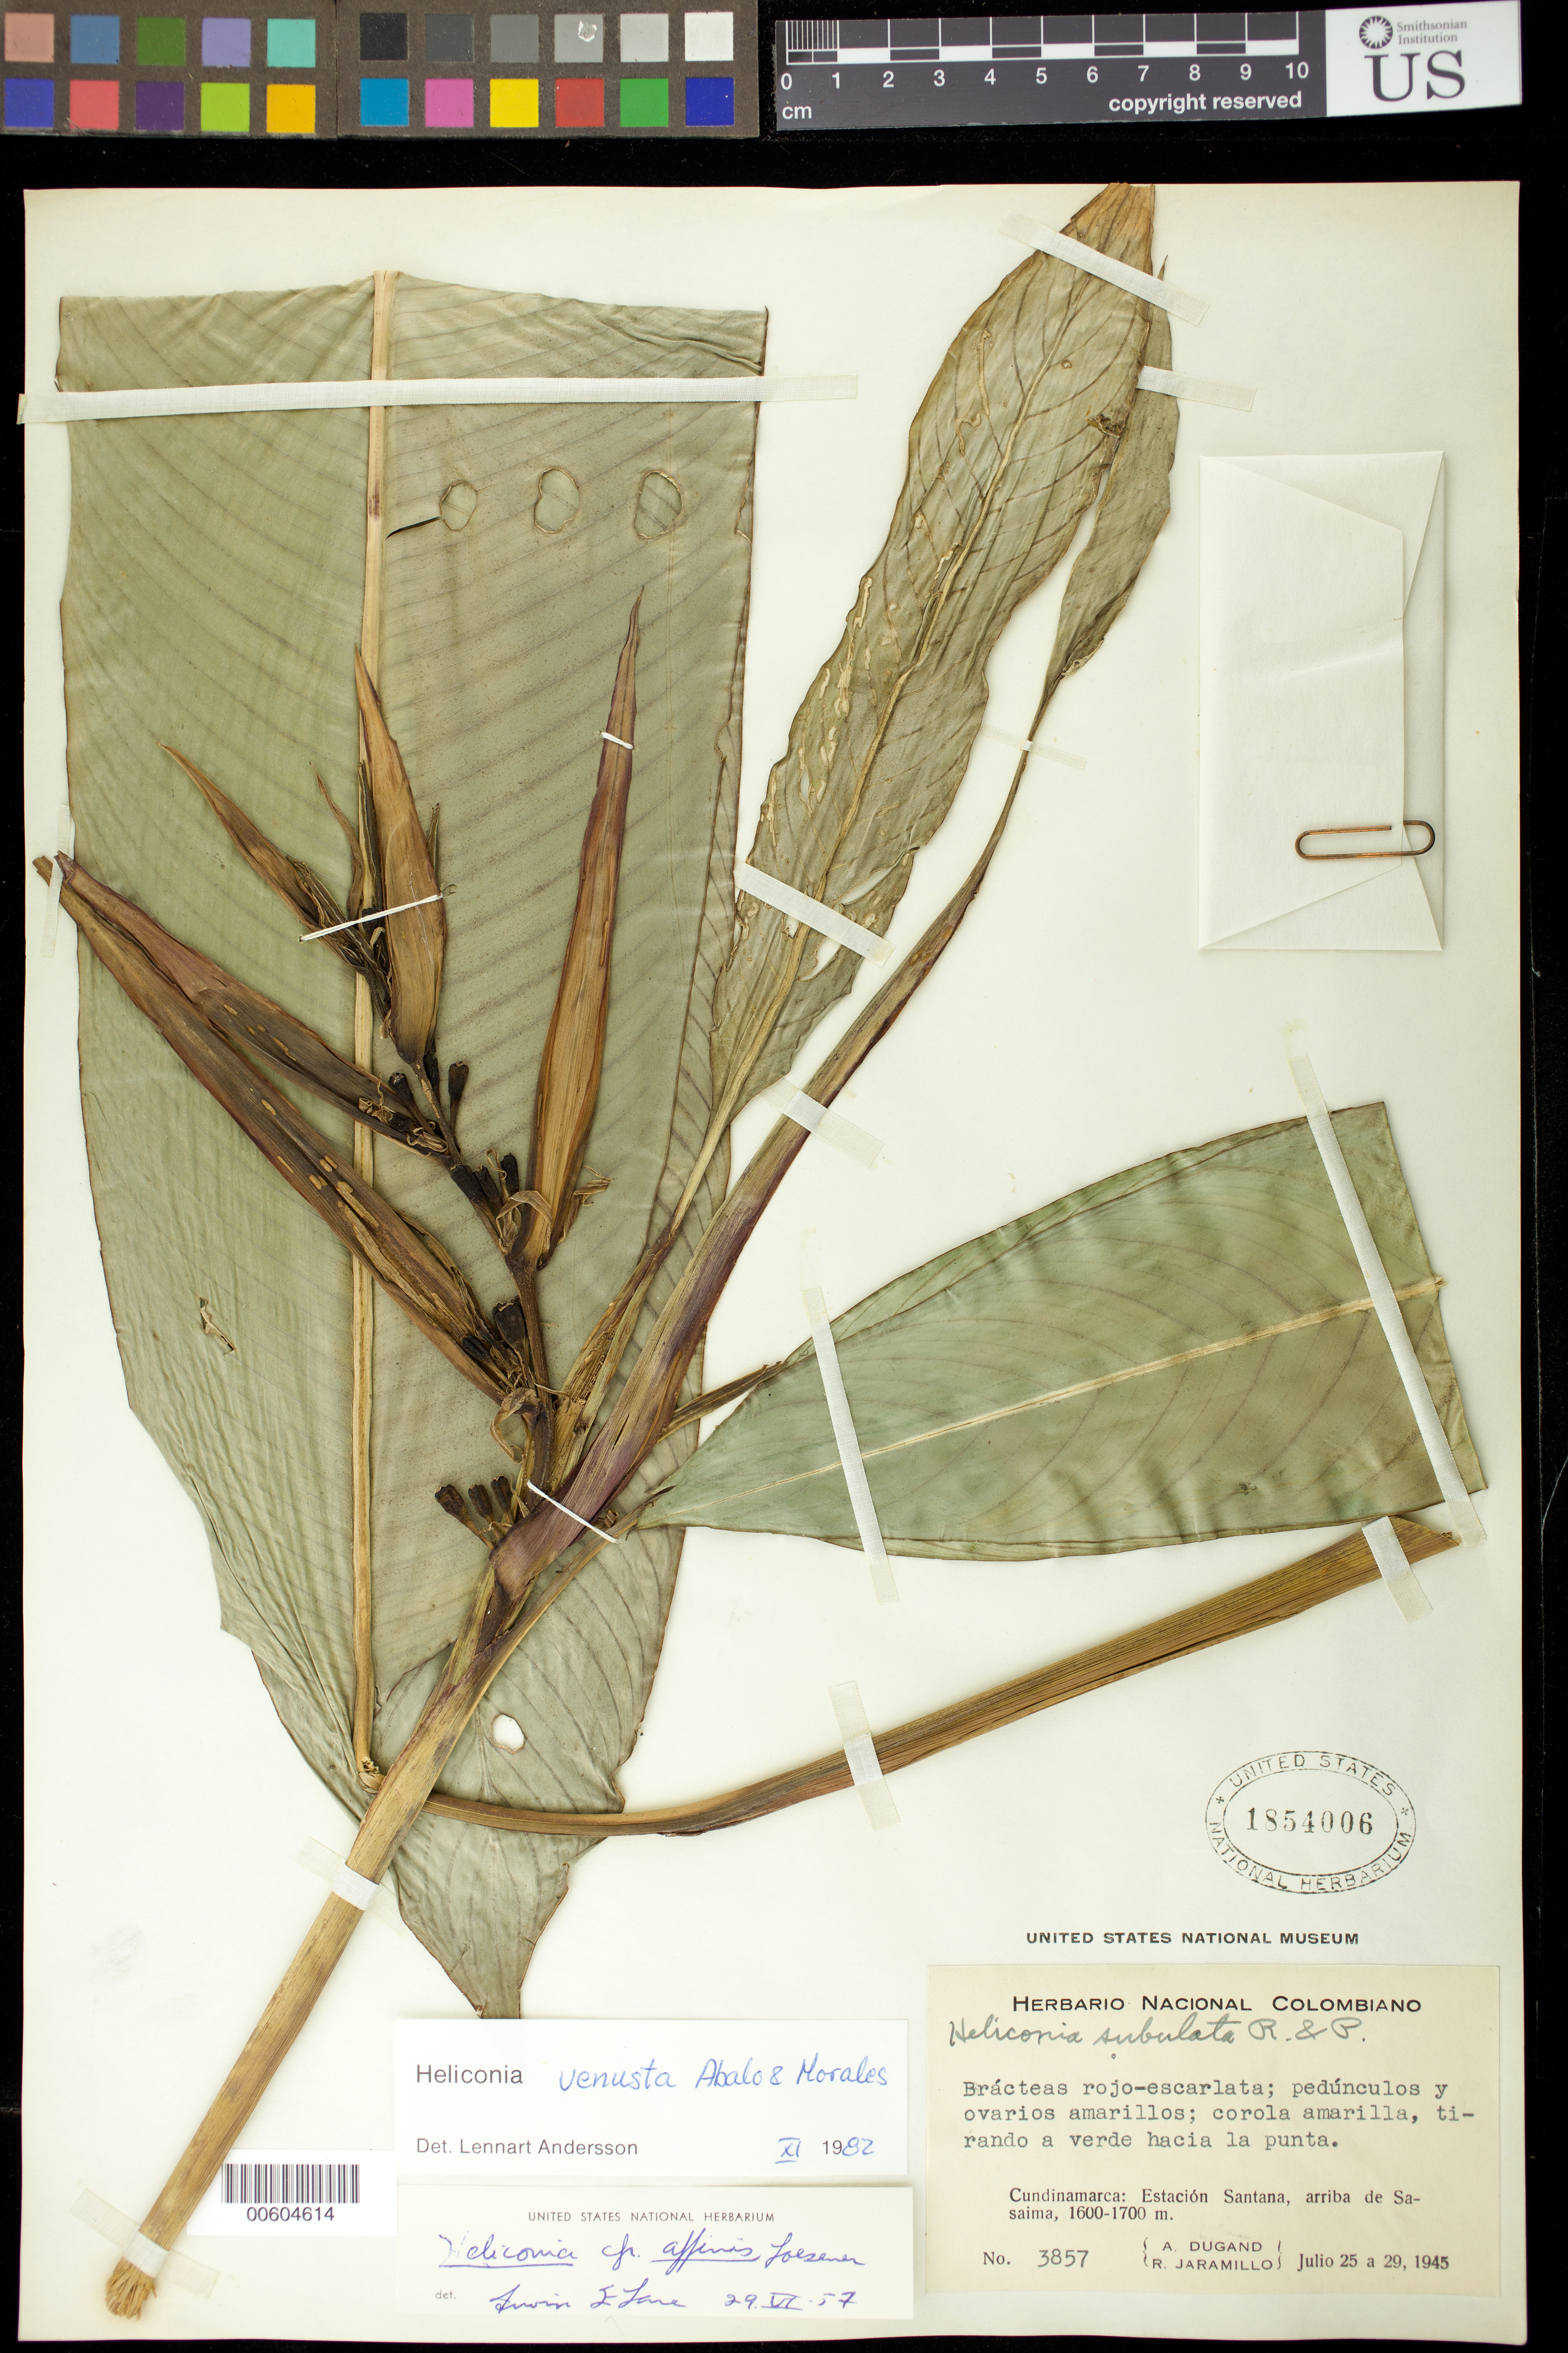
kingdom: Plantae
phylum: Tracheophyta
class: Liliopsida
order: Zingiberales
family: Heliconiaceae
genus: Heliconia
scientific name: Heliconia venusta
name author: Abalo & G. Morales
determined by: Andersson, [Bengt] Lennart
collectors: A. Dugand G. & R. Jaramillo M.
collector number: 3857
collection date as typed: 25 Jul 1945 to 29 Jul 1945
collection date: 1945-07-25/1945-07-29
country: Colombia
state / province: Cundinamarca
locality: Estacion Santana, near Sasaima.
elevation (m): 1600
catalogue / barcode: US 1854006